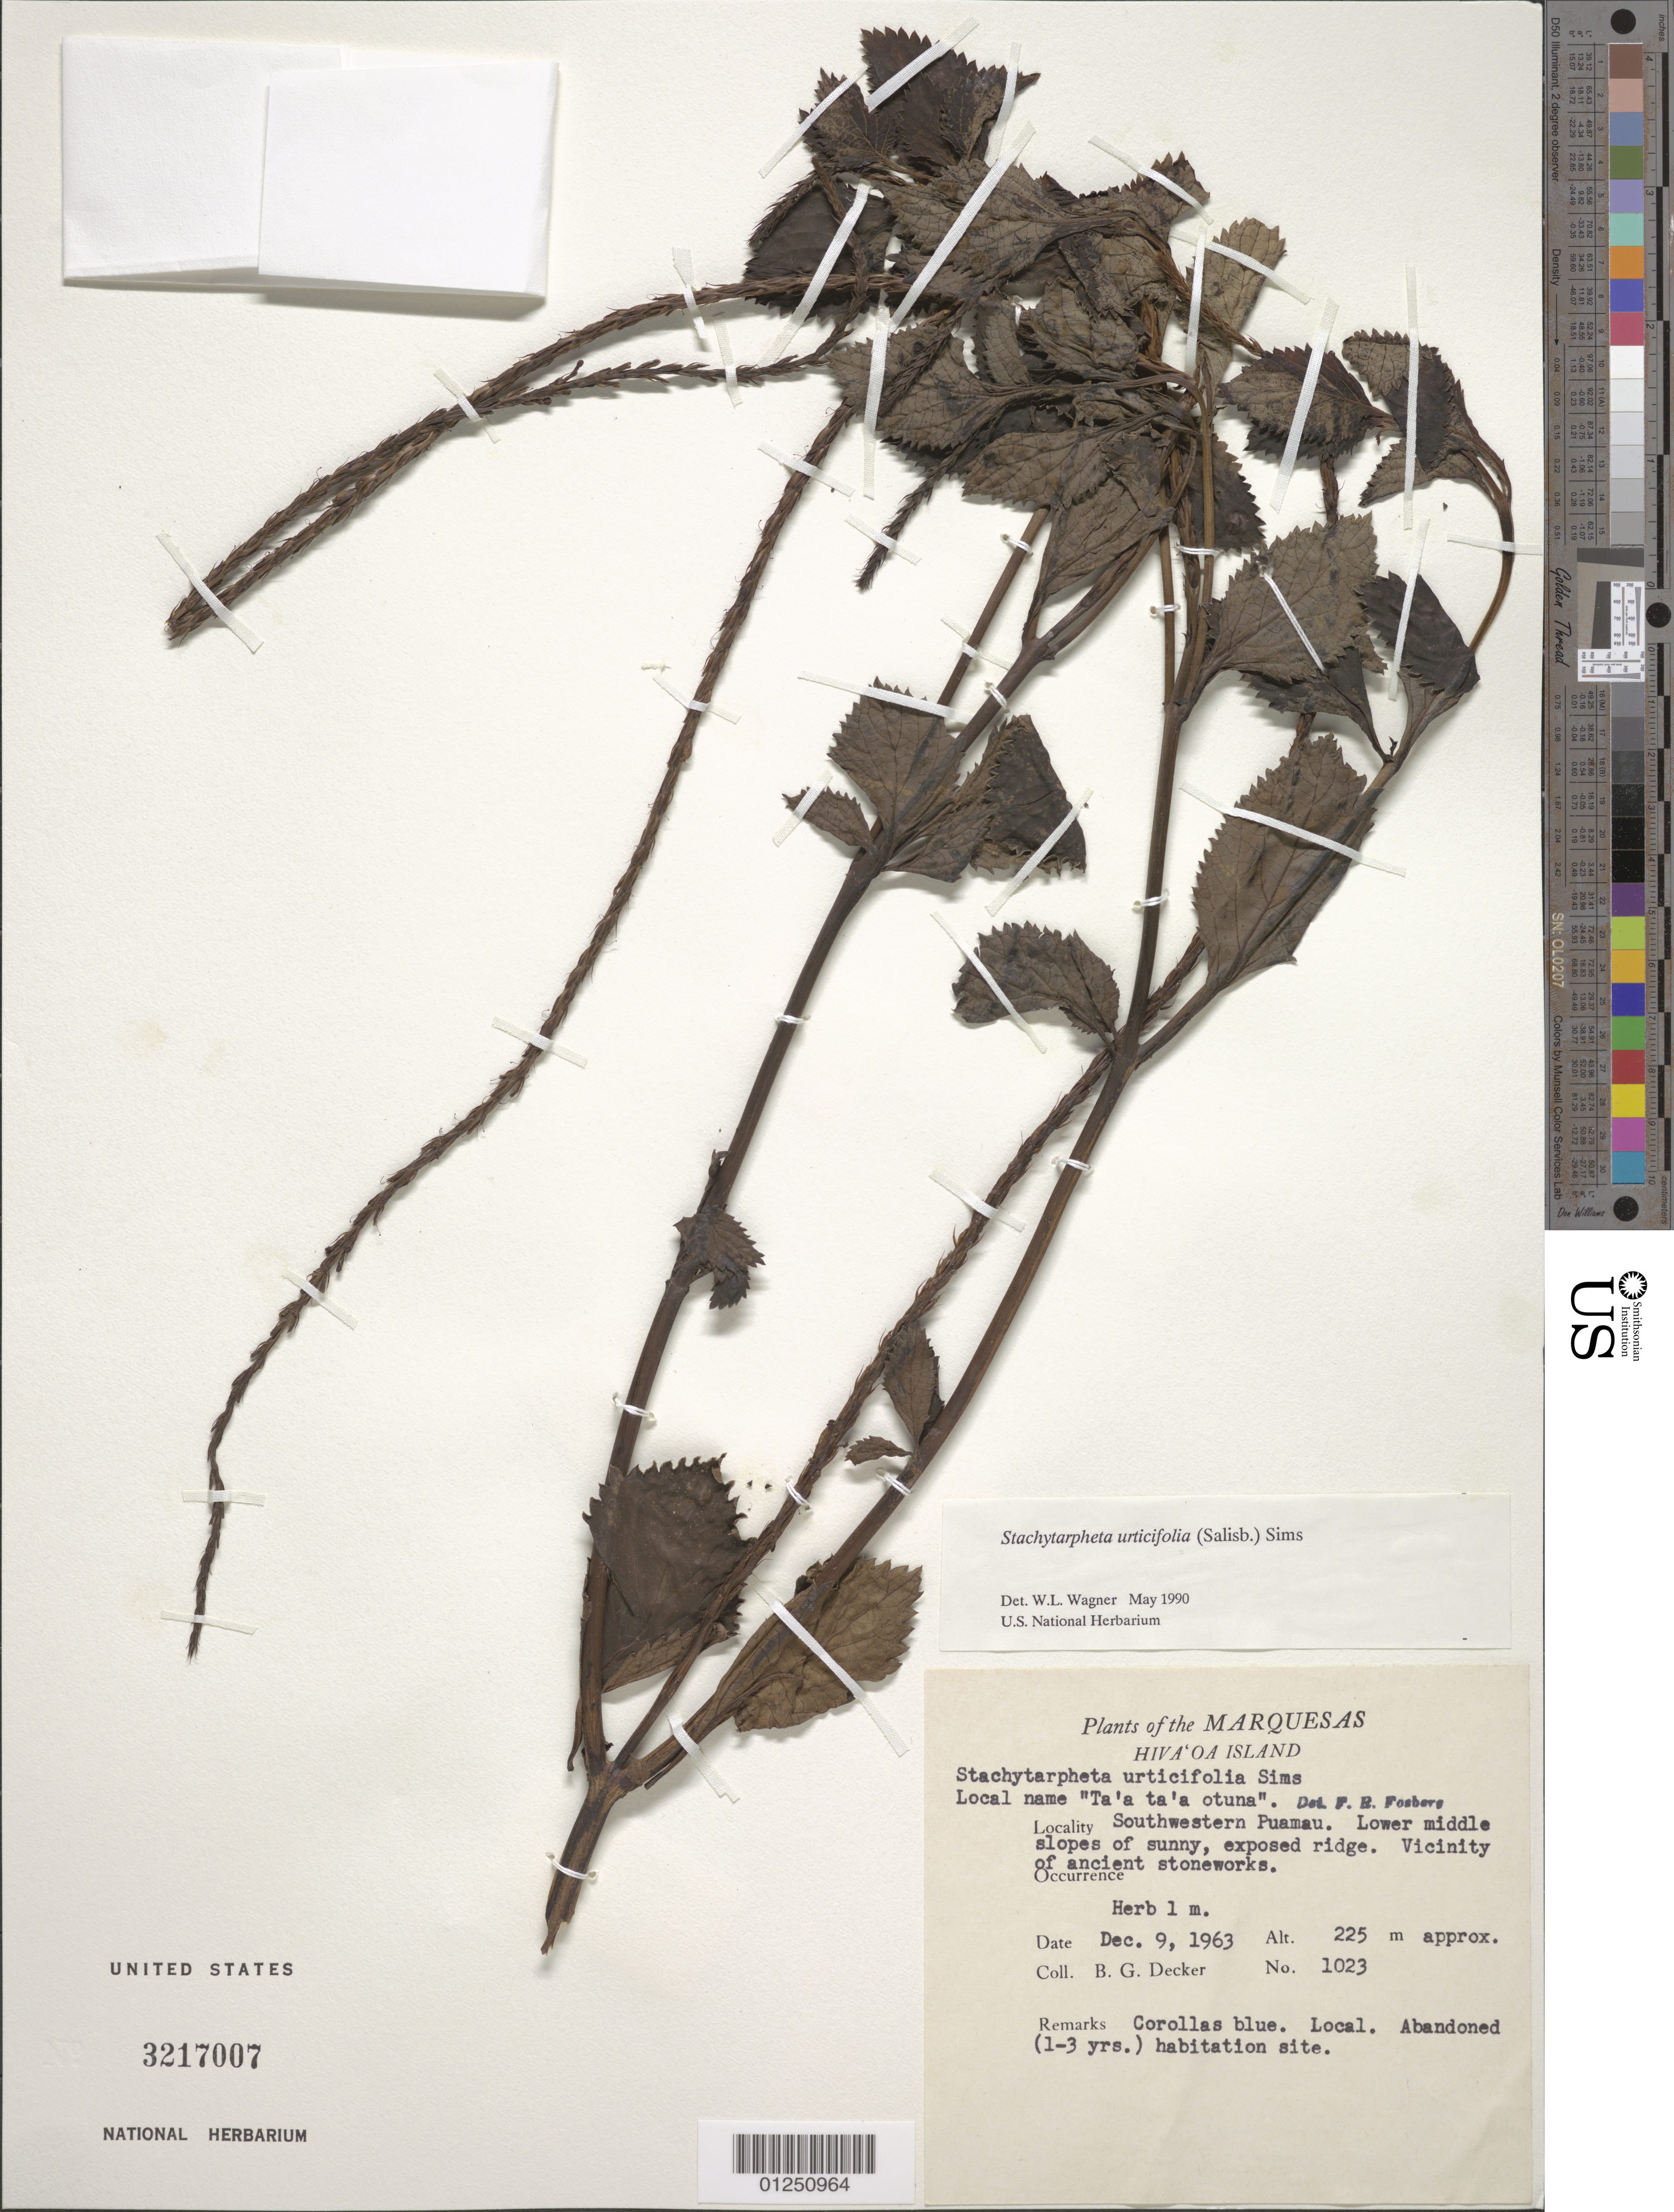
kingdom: Plantae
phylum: Tracheophyta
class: Magnoliopsida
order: Lamiales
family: Verbenaceae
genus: Stachytarpheta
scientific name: Stachytarpheta cayennensis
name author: (Rich.) Vahl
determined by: Wagner, W. L., (BOT), Smithsonian Institution - National Museum of Natural History (UNITED STATES)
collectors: B. G. Decker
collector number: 1023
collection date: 1963-12-09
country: French Polynesia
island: Hiva Oa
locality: SW Puamau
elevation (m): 225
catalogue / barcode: US 3217007